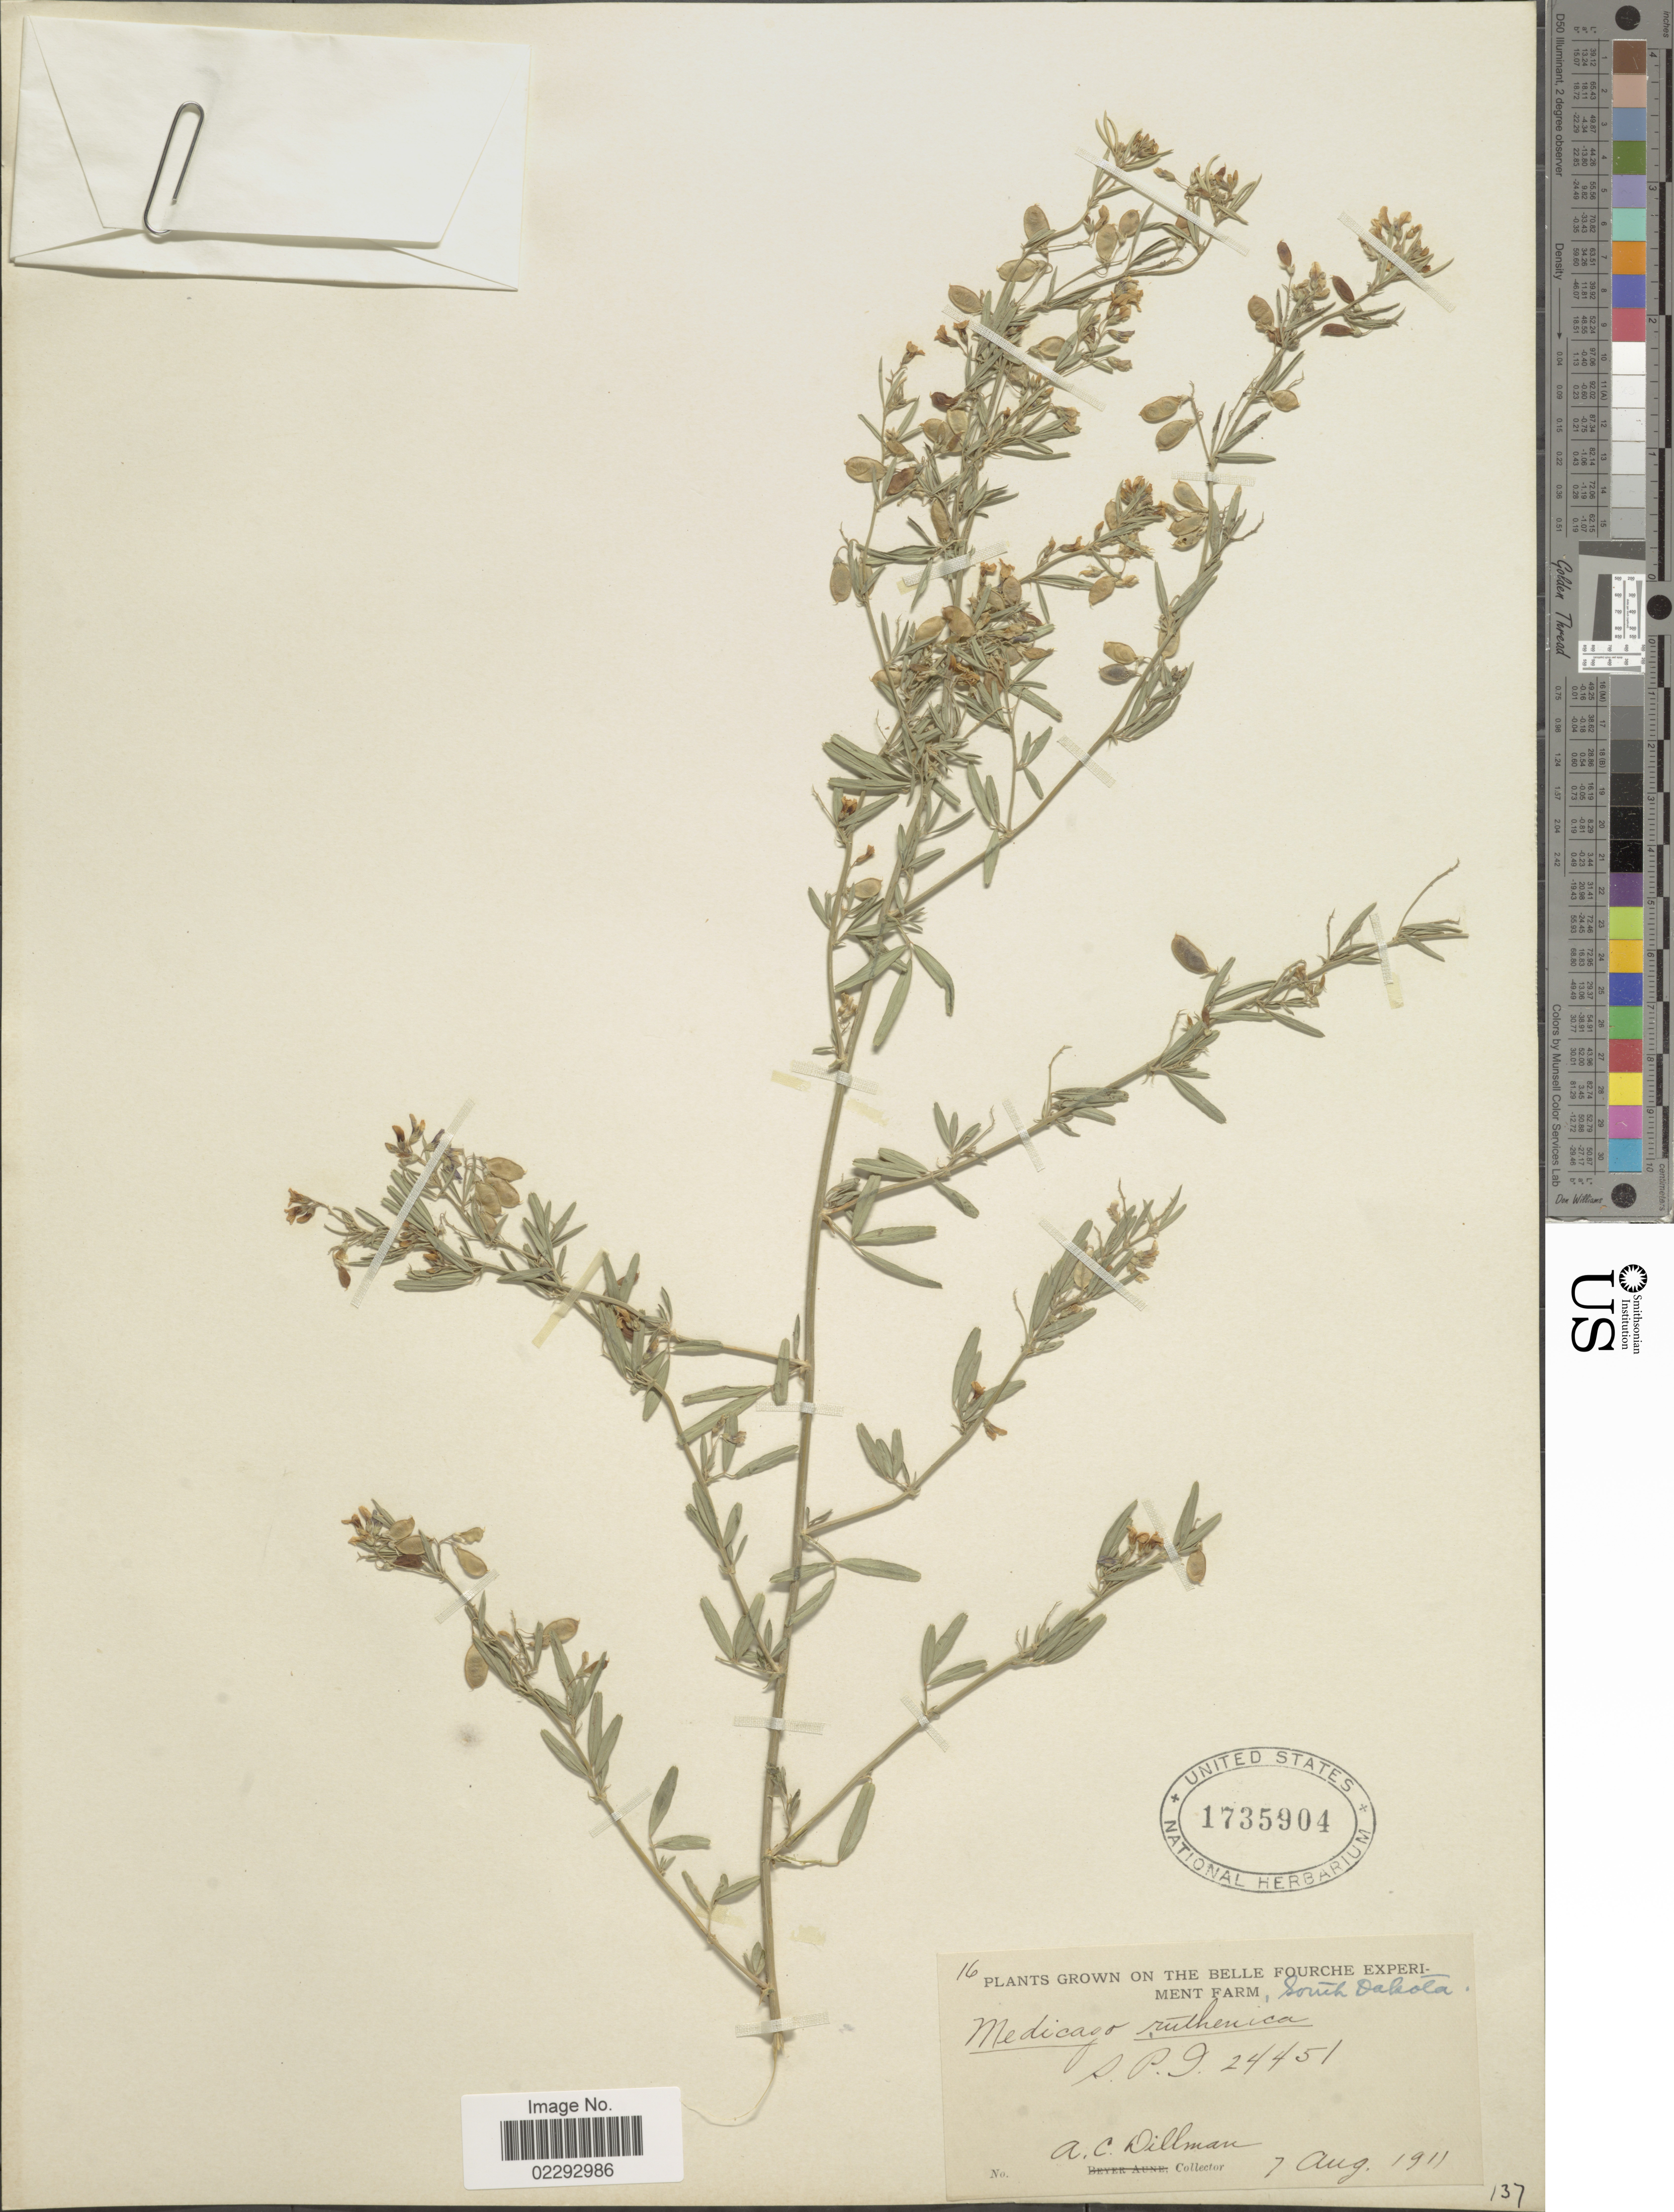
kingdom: Plantae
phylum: Tracheophyta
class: Magnoliopsida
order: Fabales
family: Fabaceae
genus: Medicago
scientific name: Medicago ruthenica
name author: (L.) Trautv.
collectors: A. Dillman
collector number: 16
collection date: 1911-08-07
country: United States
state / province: South Dakota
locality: Belle Fourche Experiment Farm.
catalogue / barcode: US 1735904